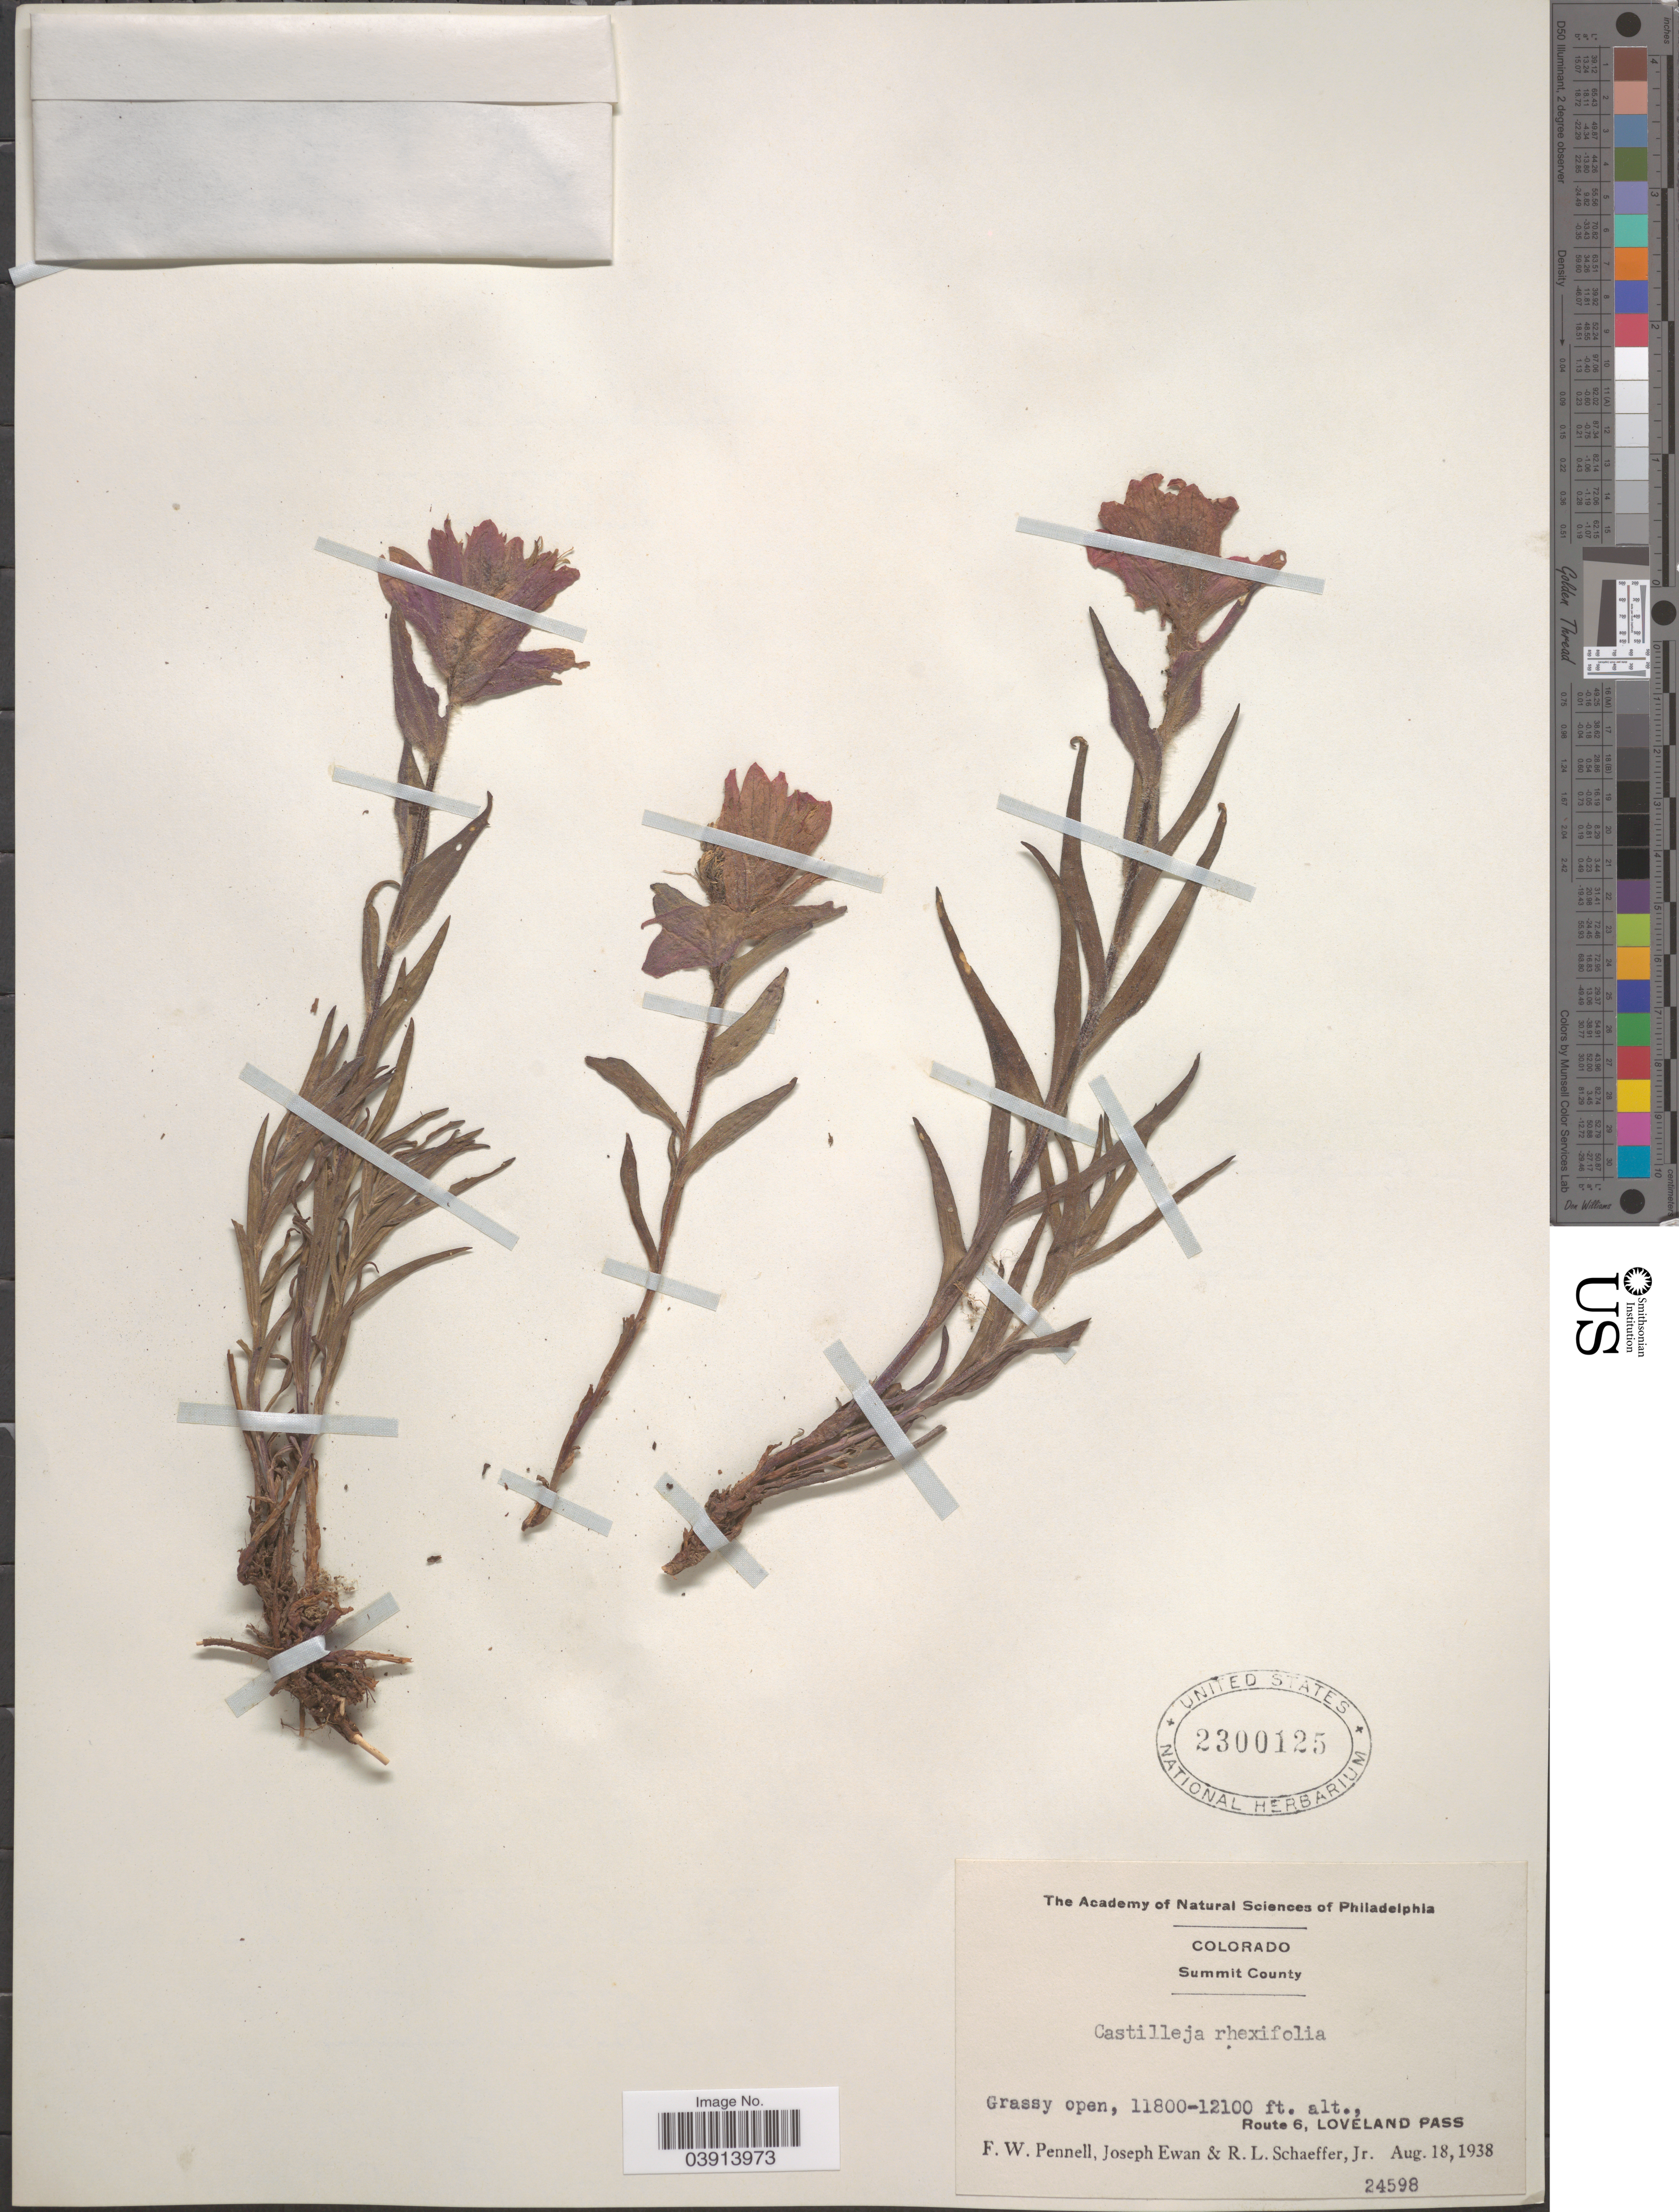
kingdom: Plantae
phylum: Tracheophyta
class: Magnoliopsida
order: Lamiales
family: Orobanchaceae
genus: Castilleja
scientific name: Castilleja rhexiifolia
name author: Rydb.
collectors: F. W. Pennell, J. A. Ewan & R. L. Schaeffer Jr.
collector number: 24598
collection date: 1938-08-18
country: United States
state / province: Colorado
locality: Summit County. Route 6, Loveland Pass.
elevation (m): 3597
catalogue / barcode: US 2300125